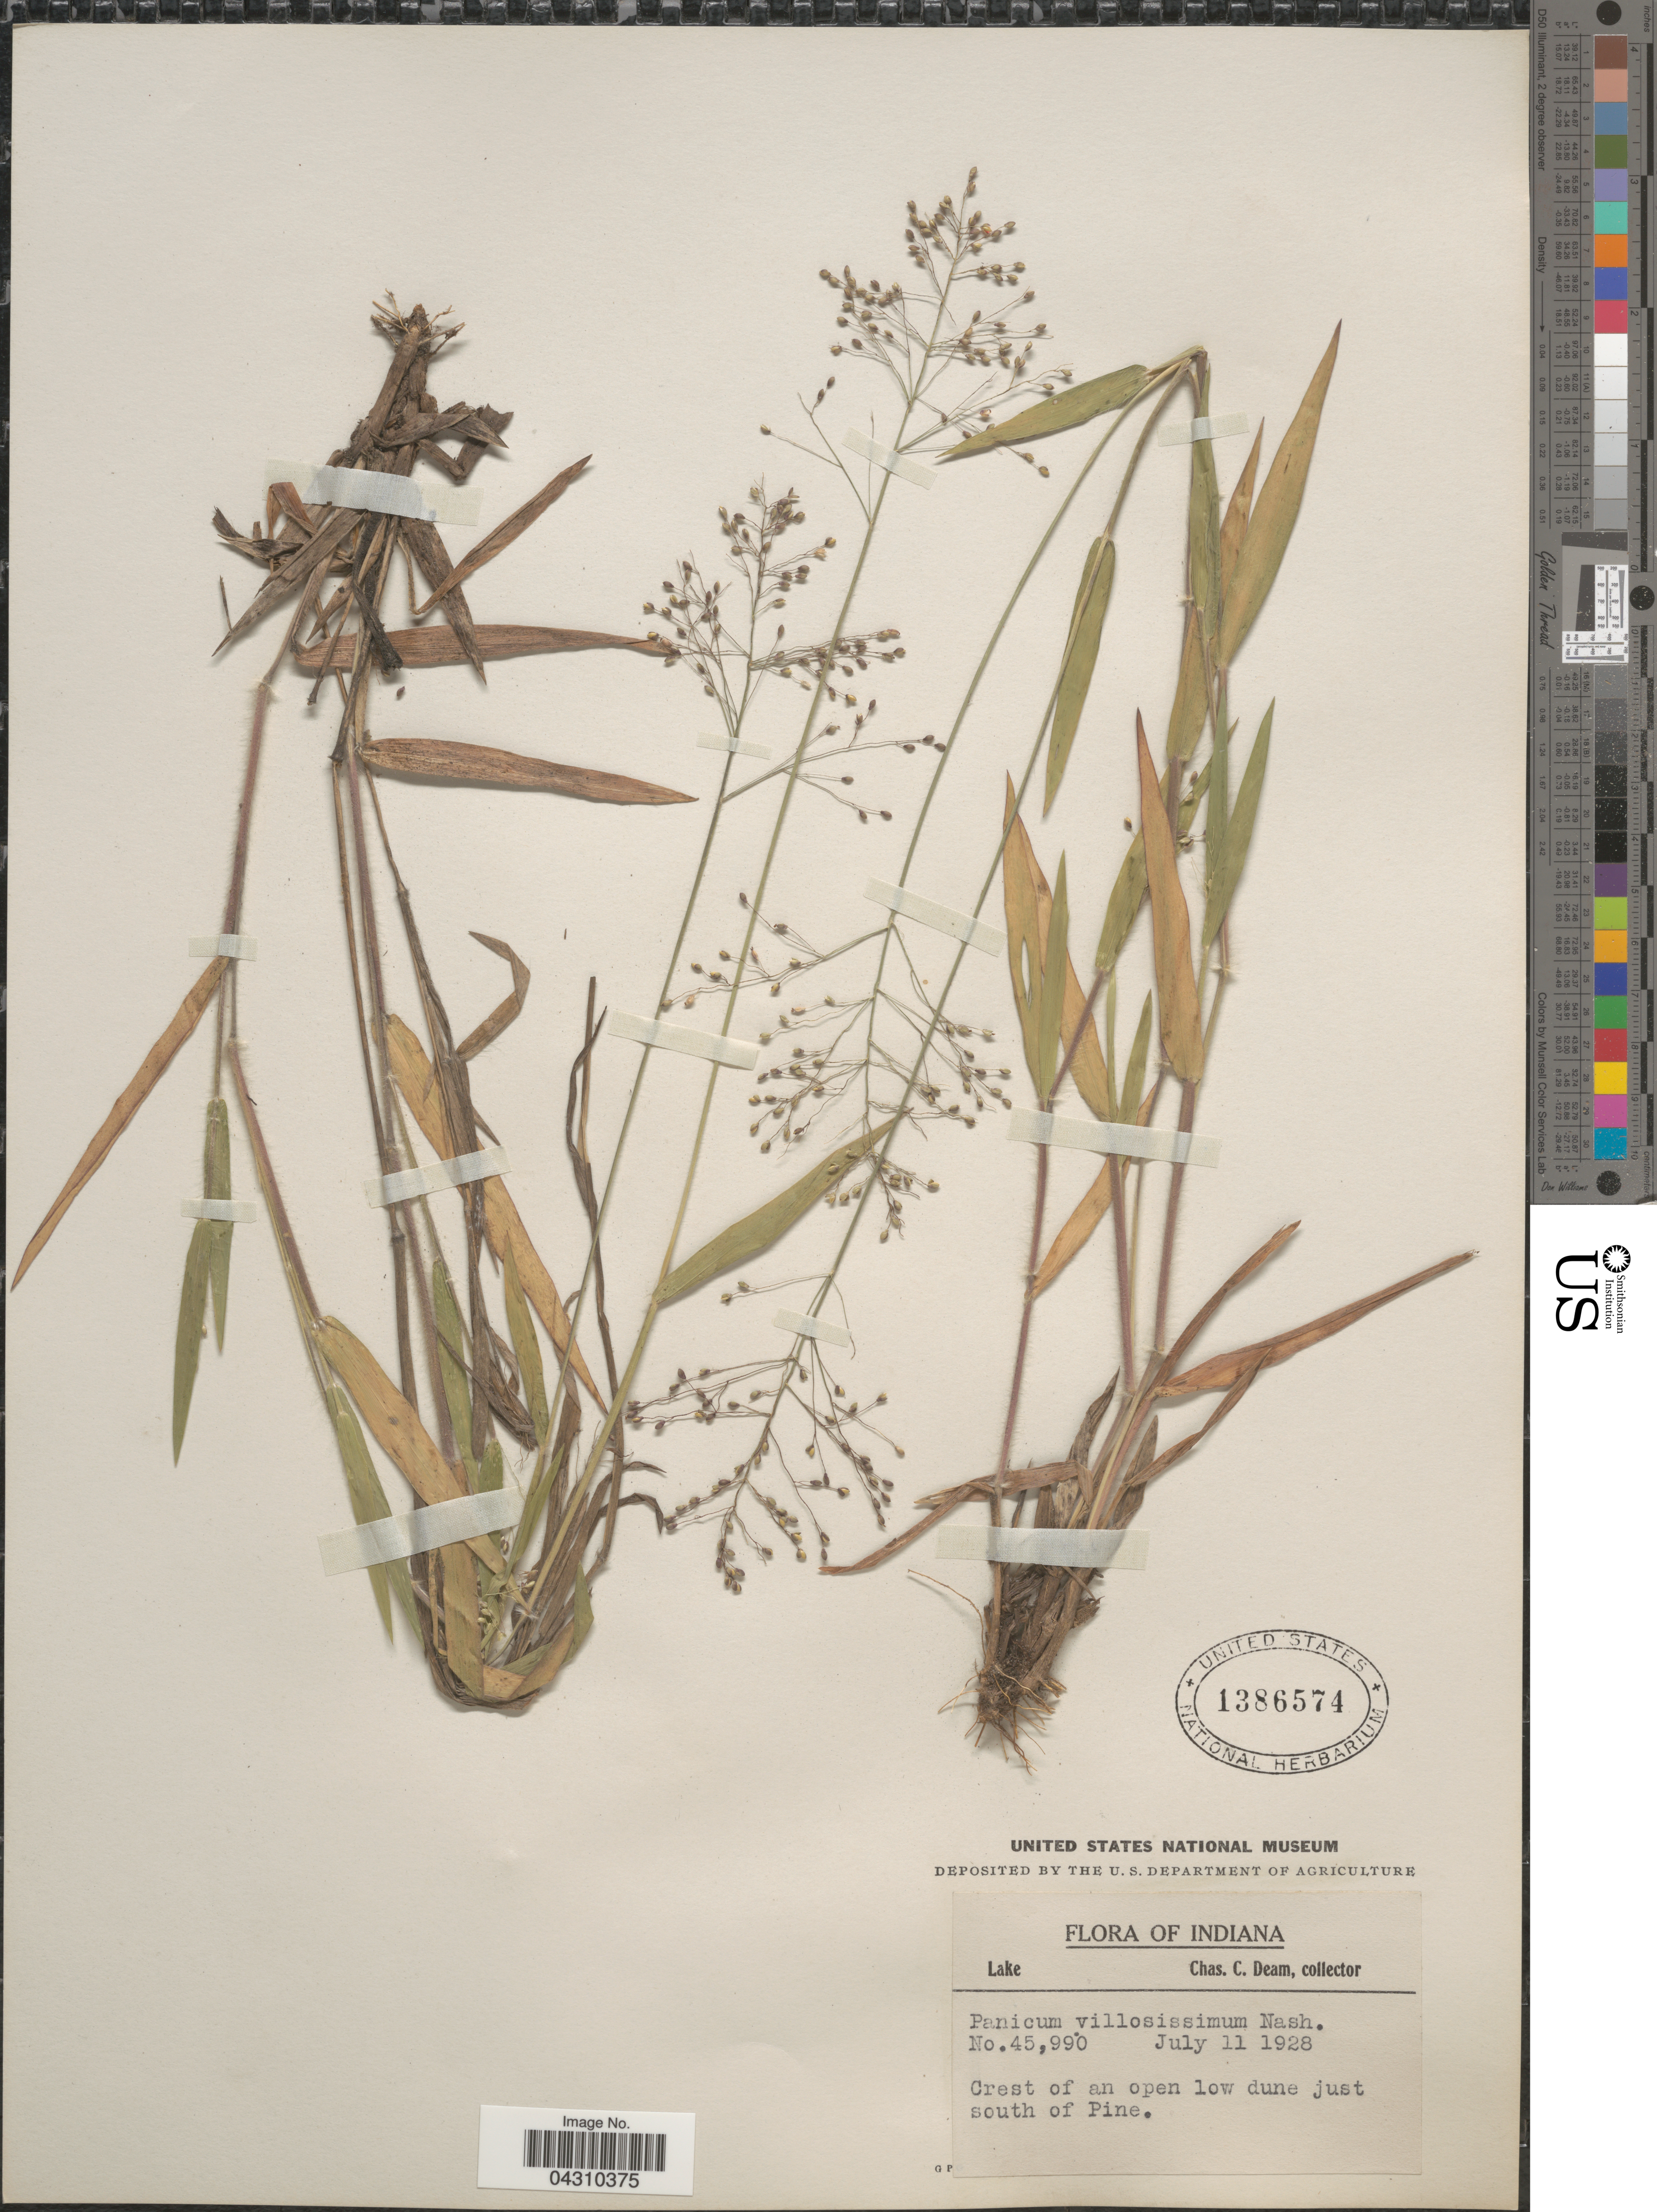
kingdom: Plantae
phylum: Tracheophyta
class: Liliopsida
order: Poales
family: Poaceae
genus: Dichanthelium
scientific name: Dichanthelium acuminatum var. acuminatum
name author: (Sw.) Gould & C.A. Clark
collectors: C. C. Deam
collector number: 45990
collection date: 1928-07-11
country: United States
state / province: Indiana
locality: Lake. Crest of an open low dune just south of Pine.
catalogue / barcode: US 1386574